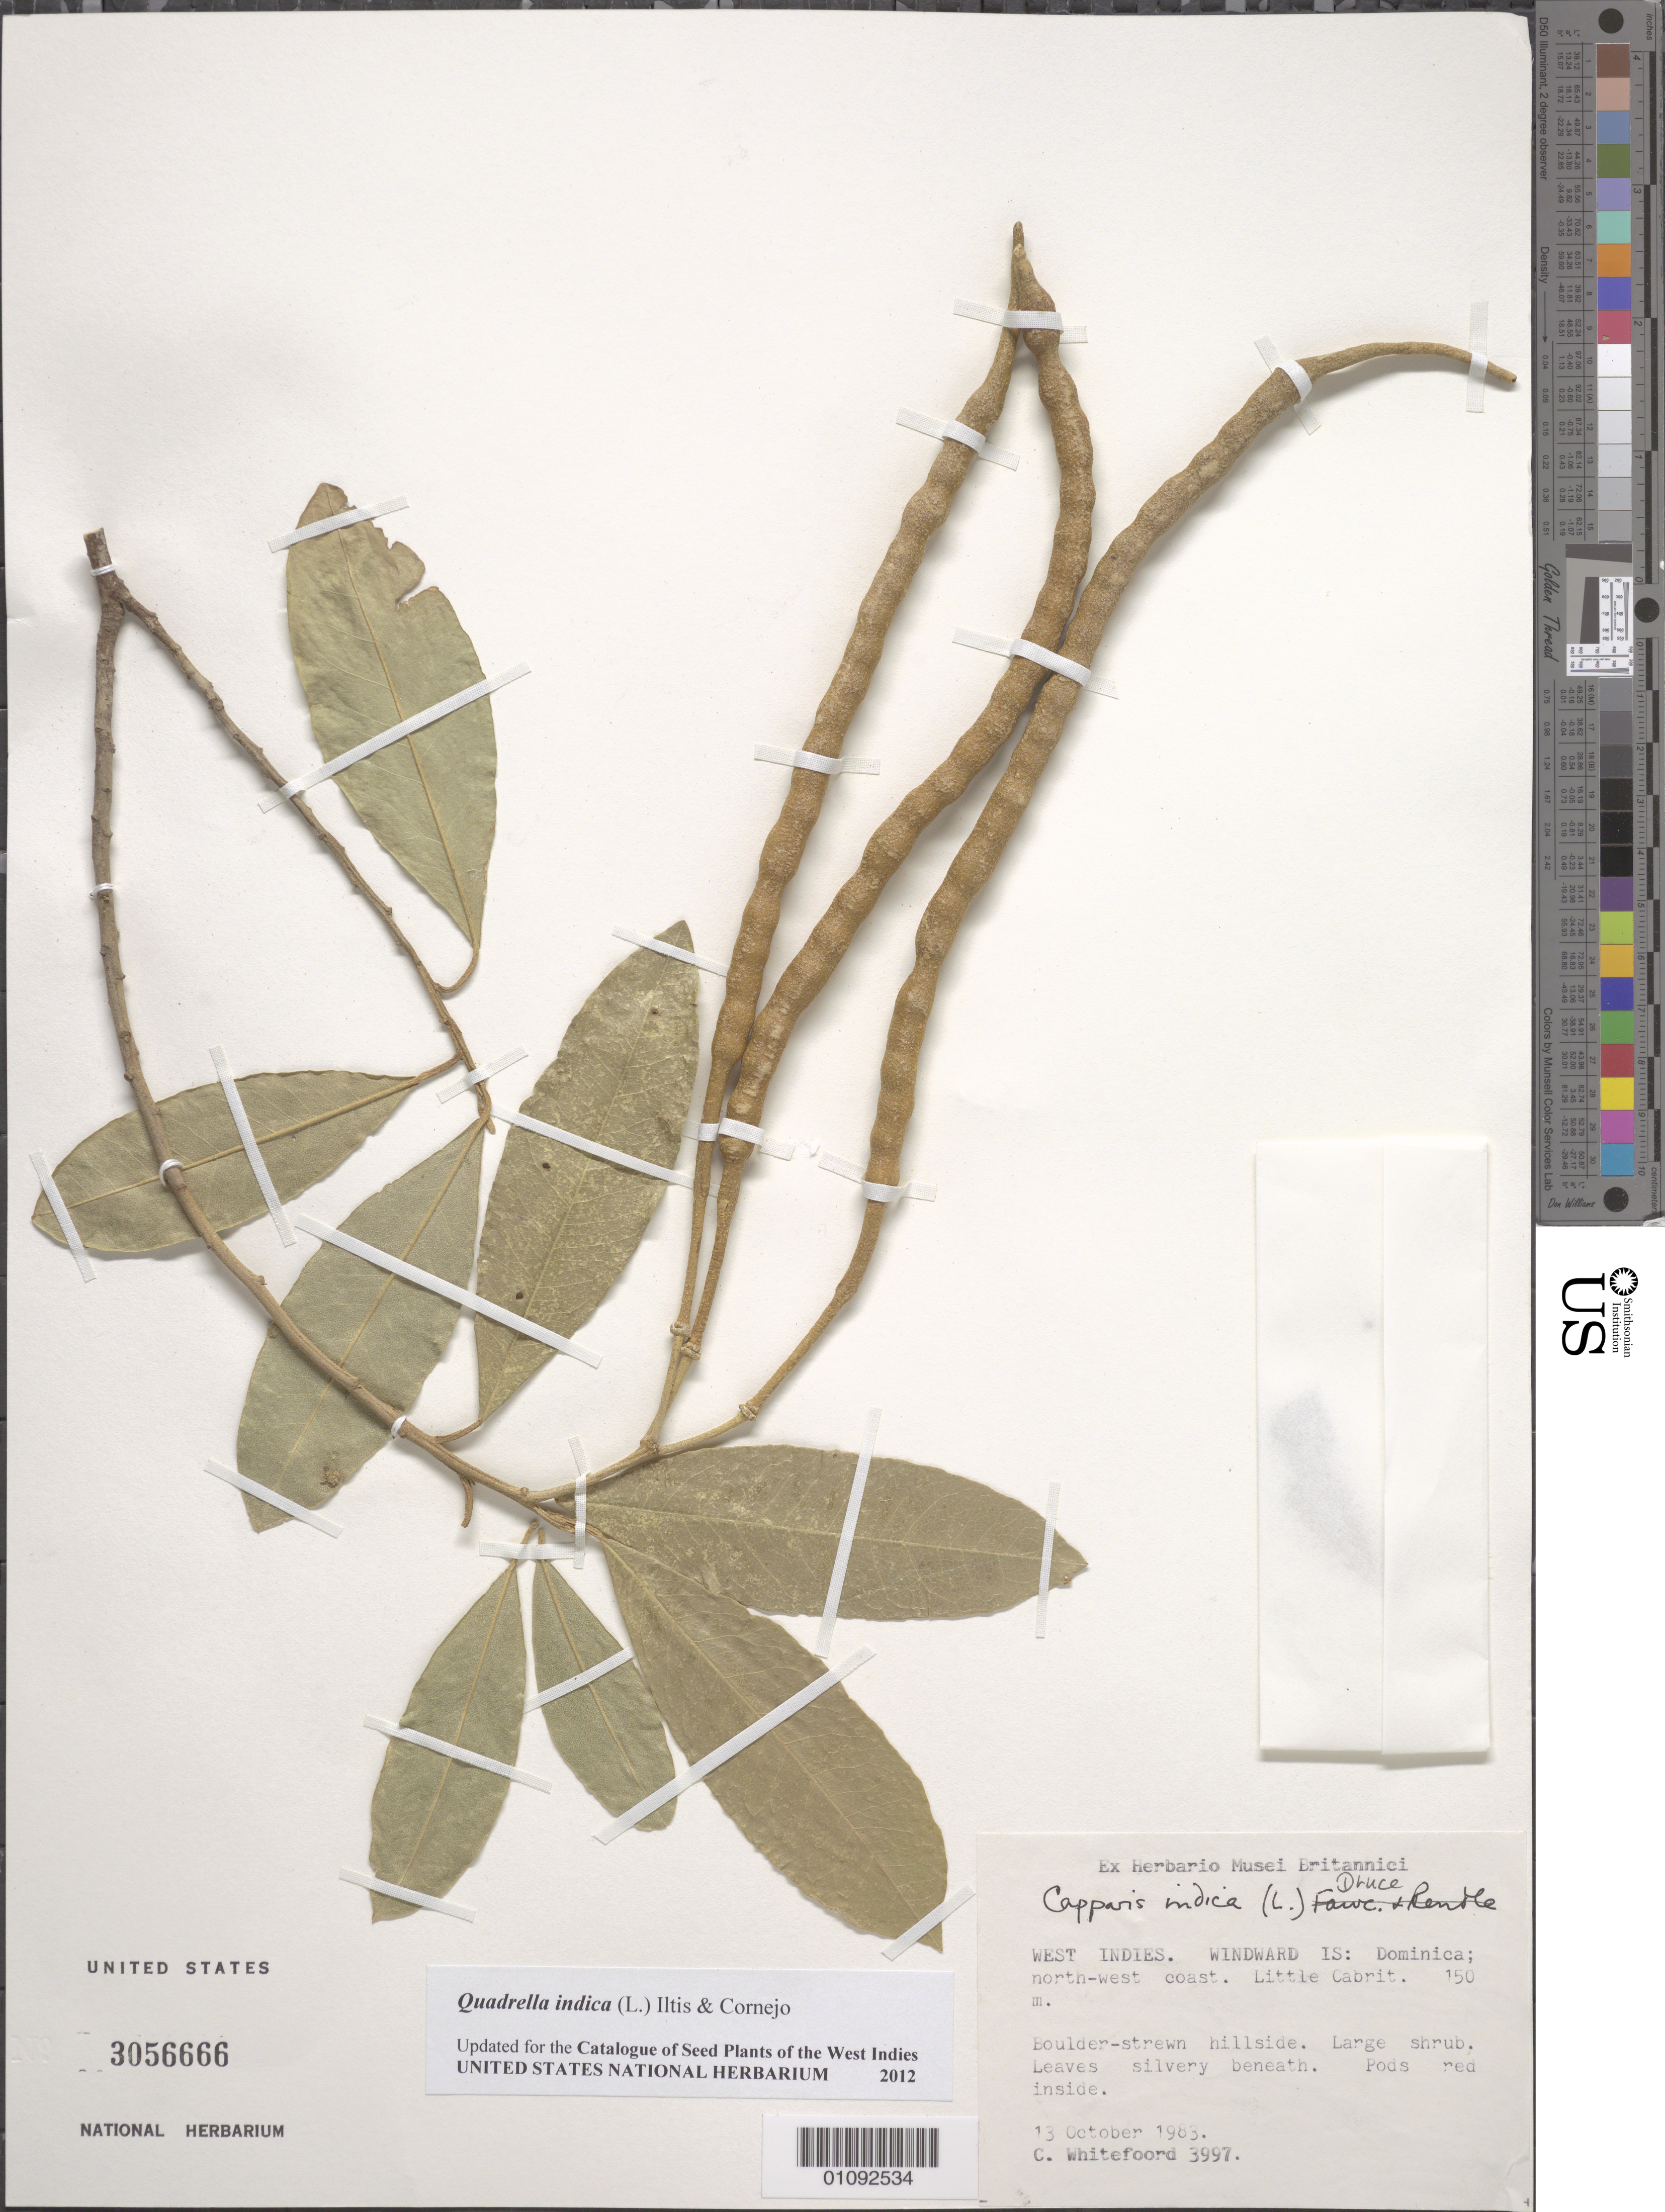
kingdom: Plantae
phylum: Tracheophyta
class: Magnoliopsida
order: Brassicales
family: Capparaceae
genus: Quadrella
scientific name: Quadrella indica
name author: (L.) Iltis & Cornejo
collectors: C. Whitefoord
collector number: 3997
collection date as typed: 13 Oct 1983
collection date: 1983-10-13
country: Dominica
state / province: St. John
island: Dominica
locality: NW coast. Little Cabrit.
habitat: Boulder-strewn hillside.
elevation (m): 150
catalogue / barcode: US 3056666